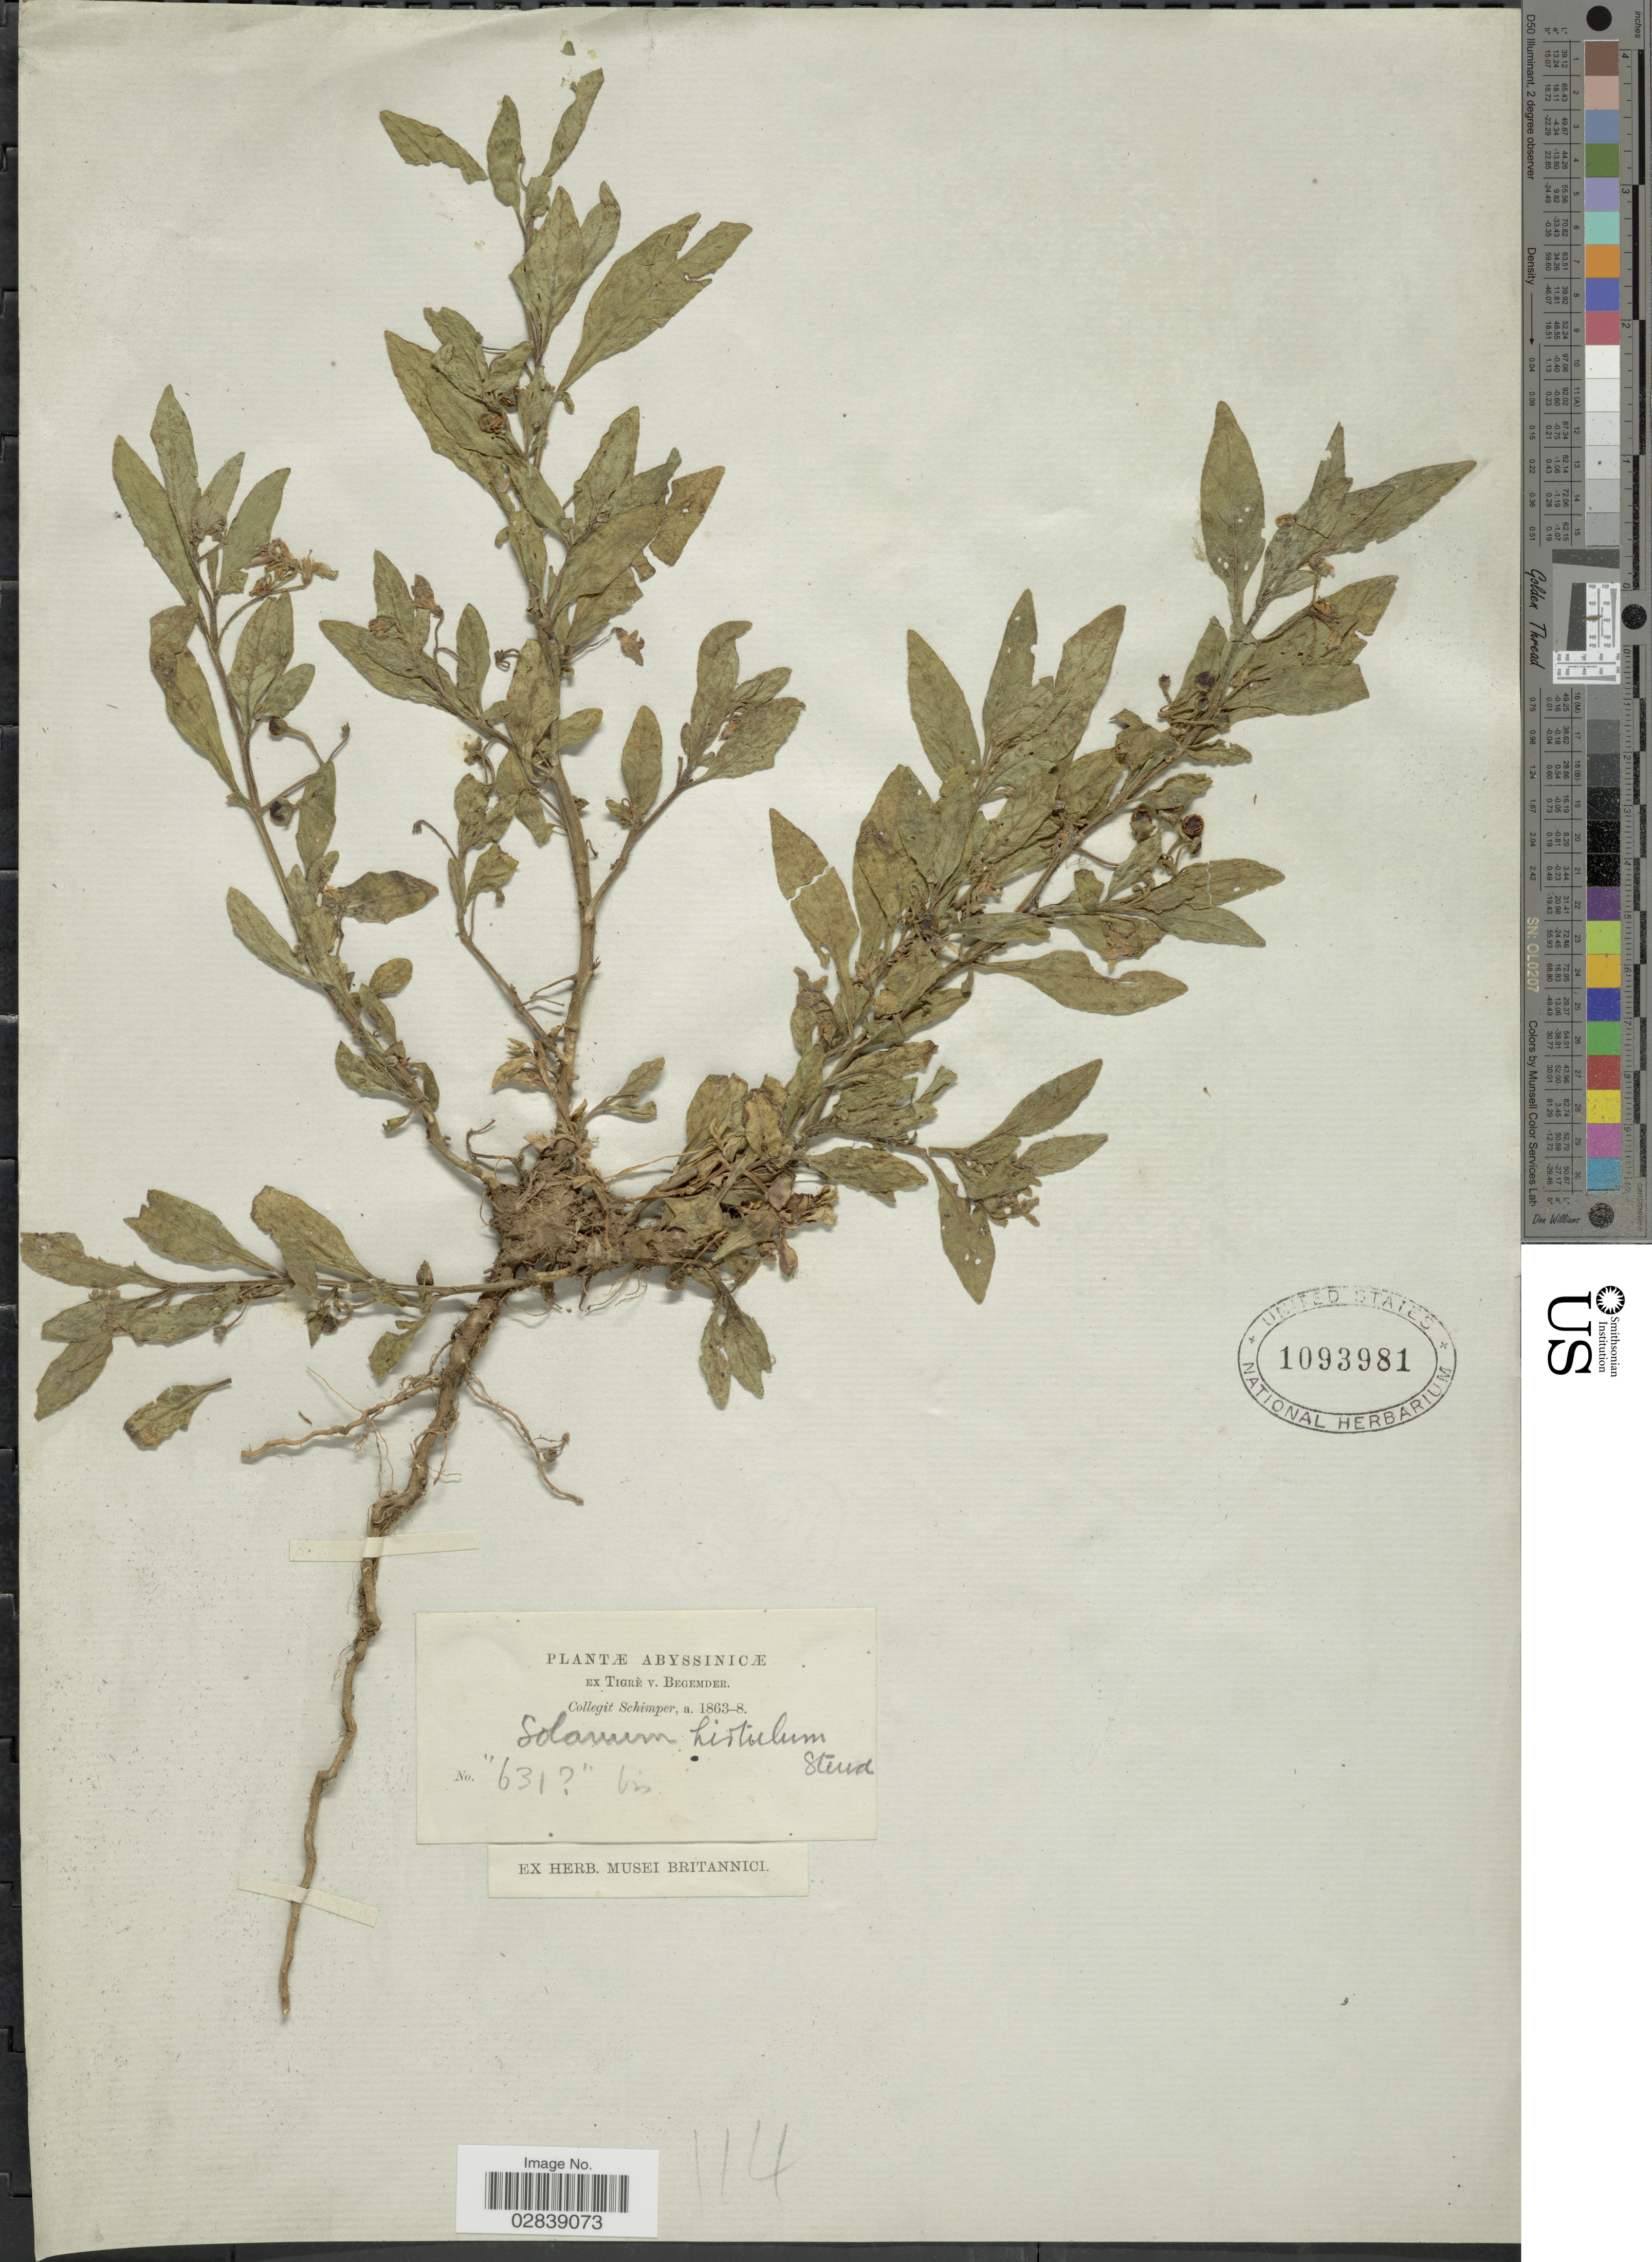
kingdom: Plantae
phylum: Tracheophyta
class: Magnoliopsida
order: Solanales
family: Solanaceae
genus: Solanum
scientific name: Solanum hirtulum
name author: Krause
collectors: -. Schimper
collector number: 631?bis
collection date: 1863/1868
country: Ethiopia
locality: Abyssinicæ.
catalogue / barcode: US 1093981